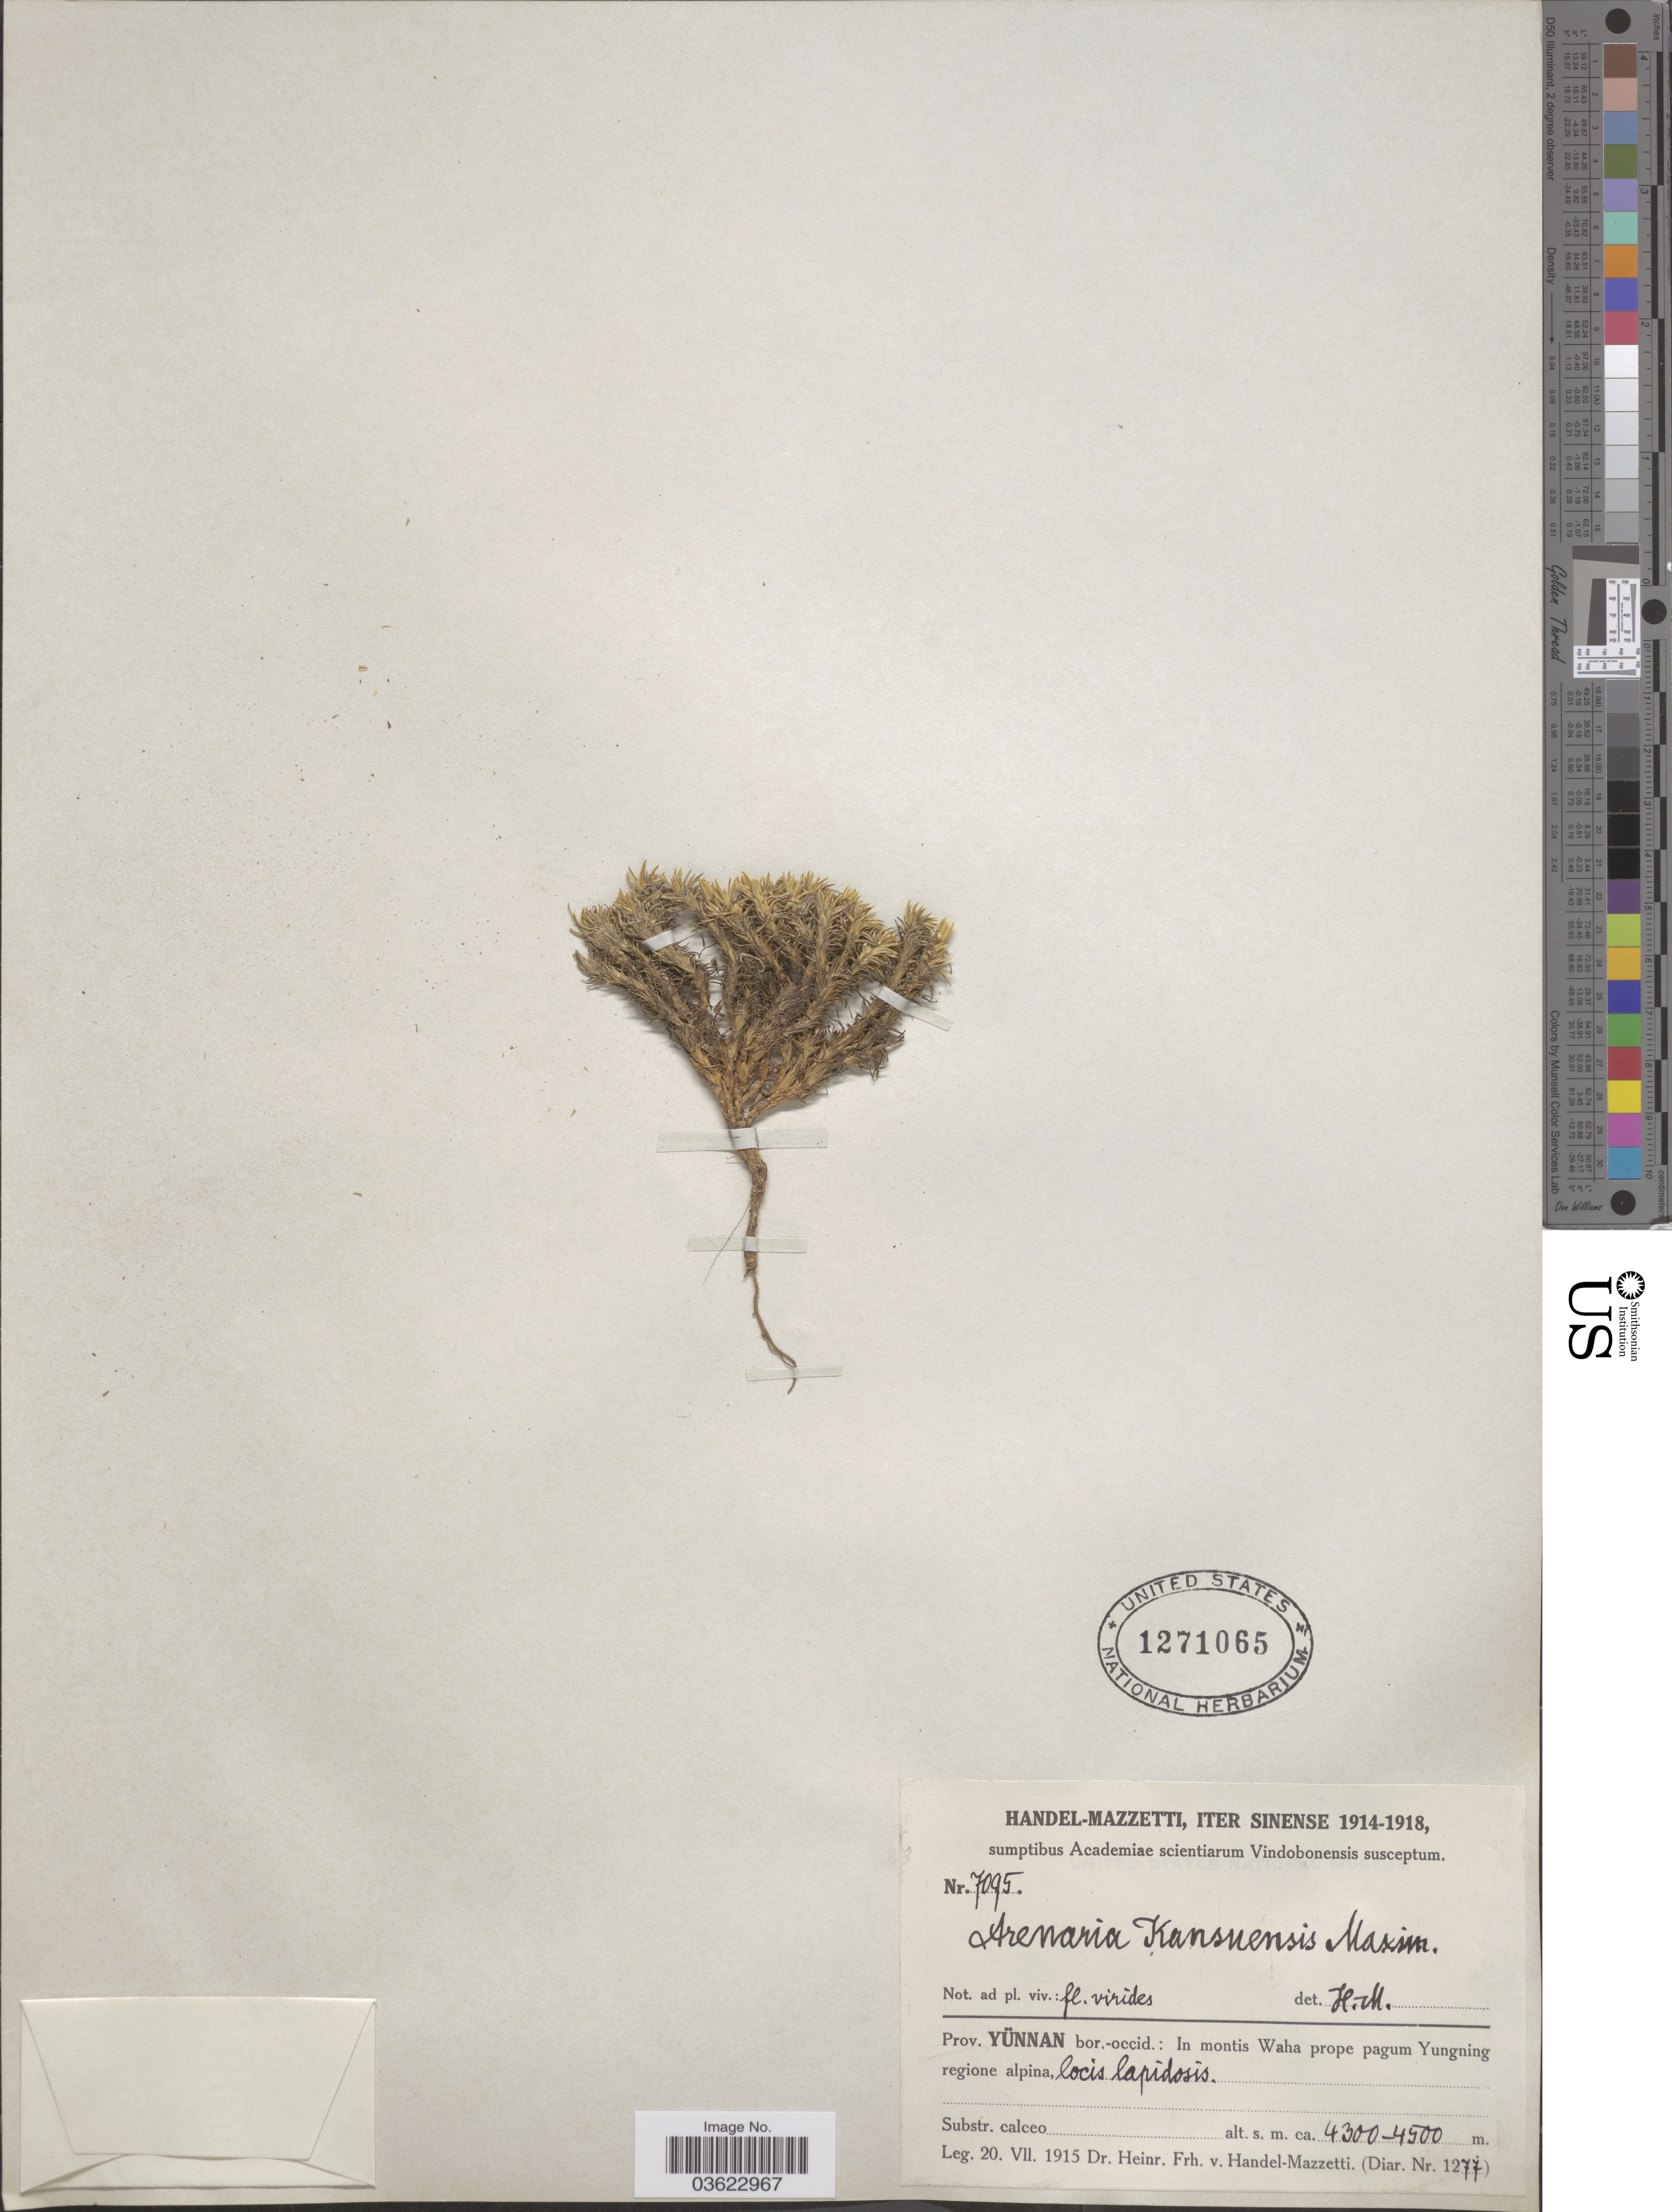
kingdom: Plantae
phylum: Tracheophyta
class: Magnoliopsida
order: Caryophyllales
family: Caryophyllaceae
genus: Eremogone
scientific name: Eremogone kansuensis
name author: (Maxim.) Dillenb. & Kadereit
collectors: H. Handel-Mazzetti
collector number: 7095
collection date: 1915-07-20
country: China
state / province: Yunnan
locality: Yünnan bor.-occid.: In montis Waha prope pagum Yungning regione alpina, locis lapidosis.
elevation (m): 4300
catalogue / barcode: US 1271065